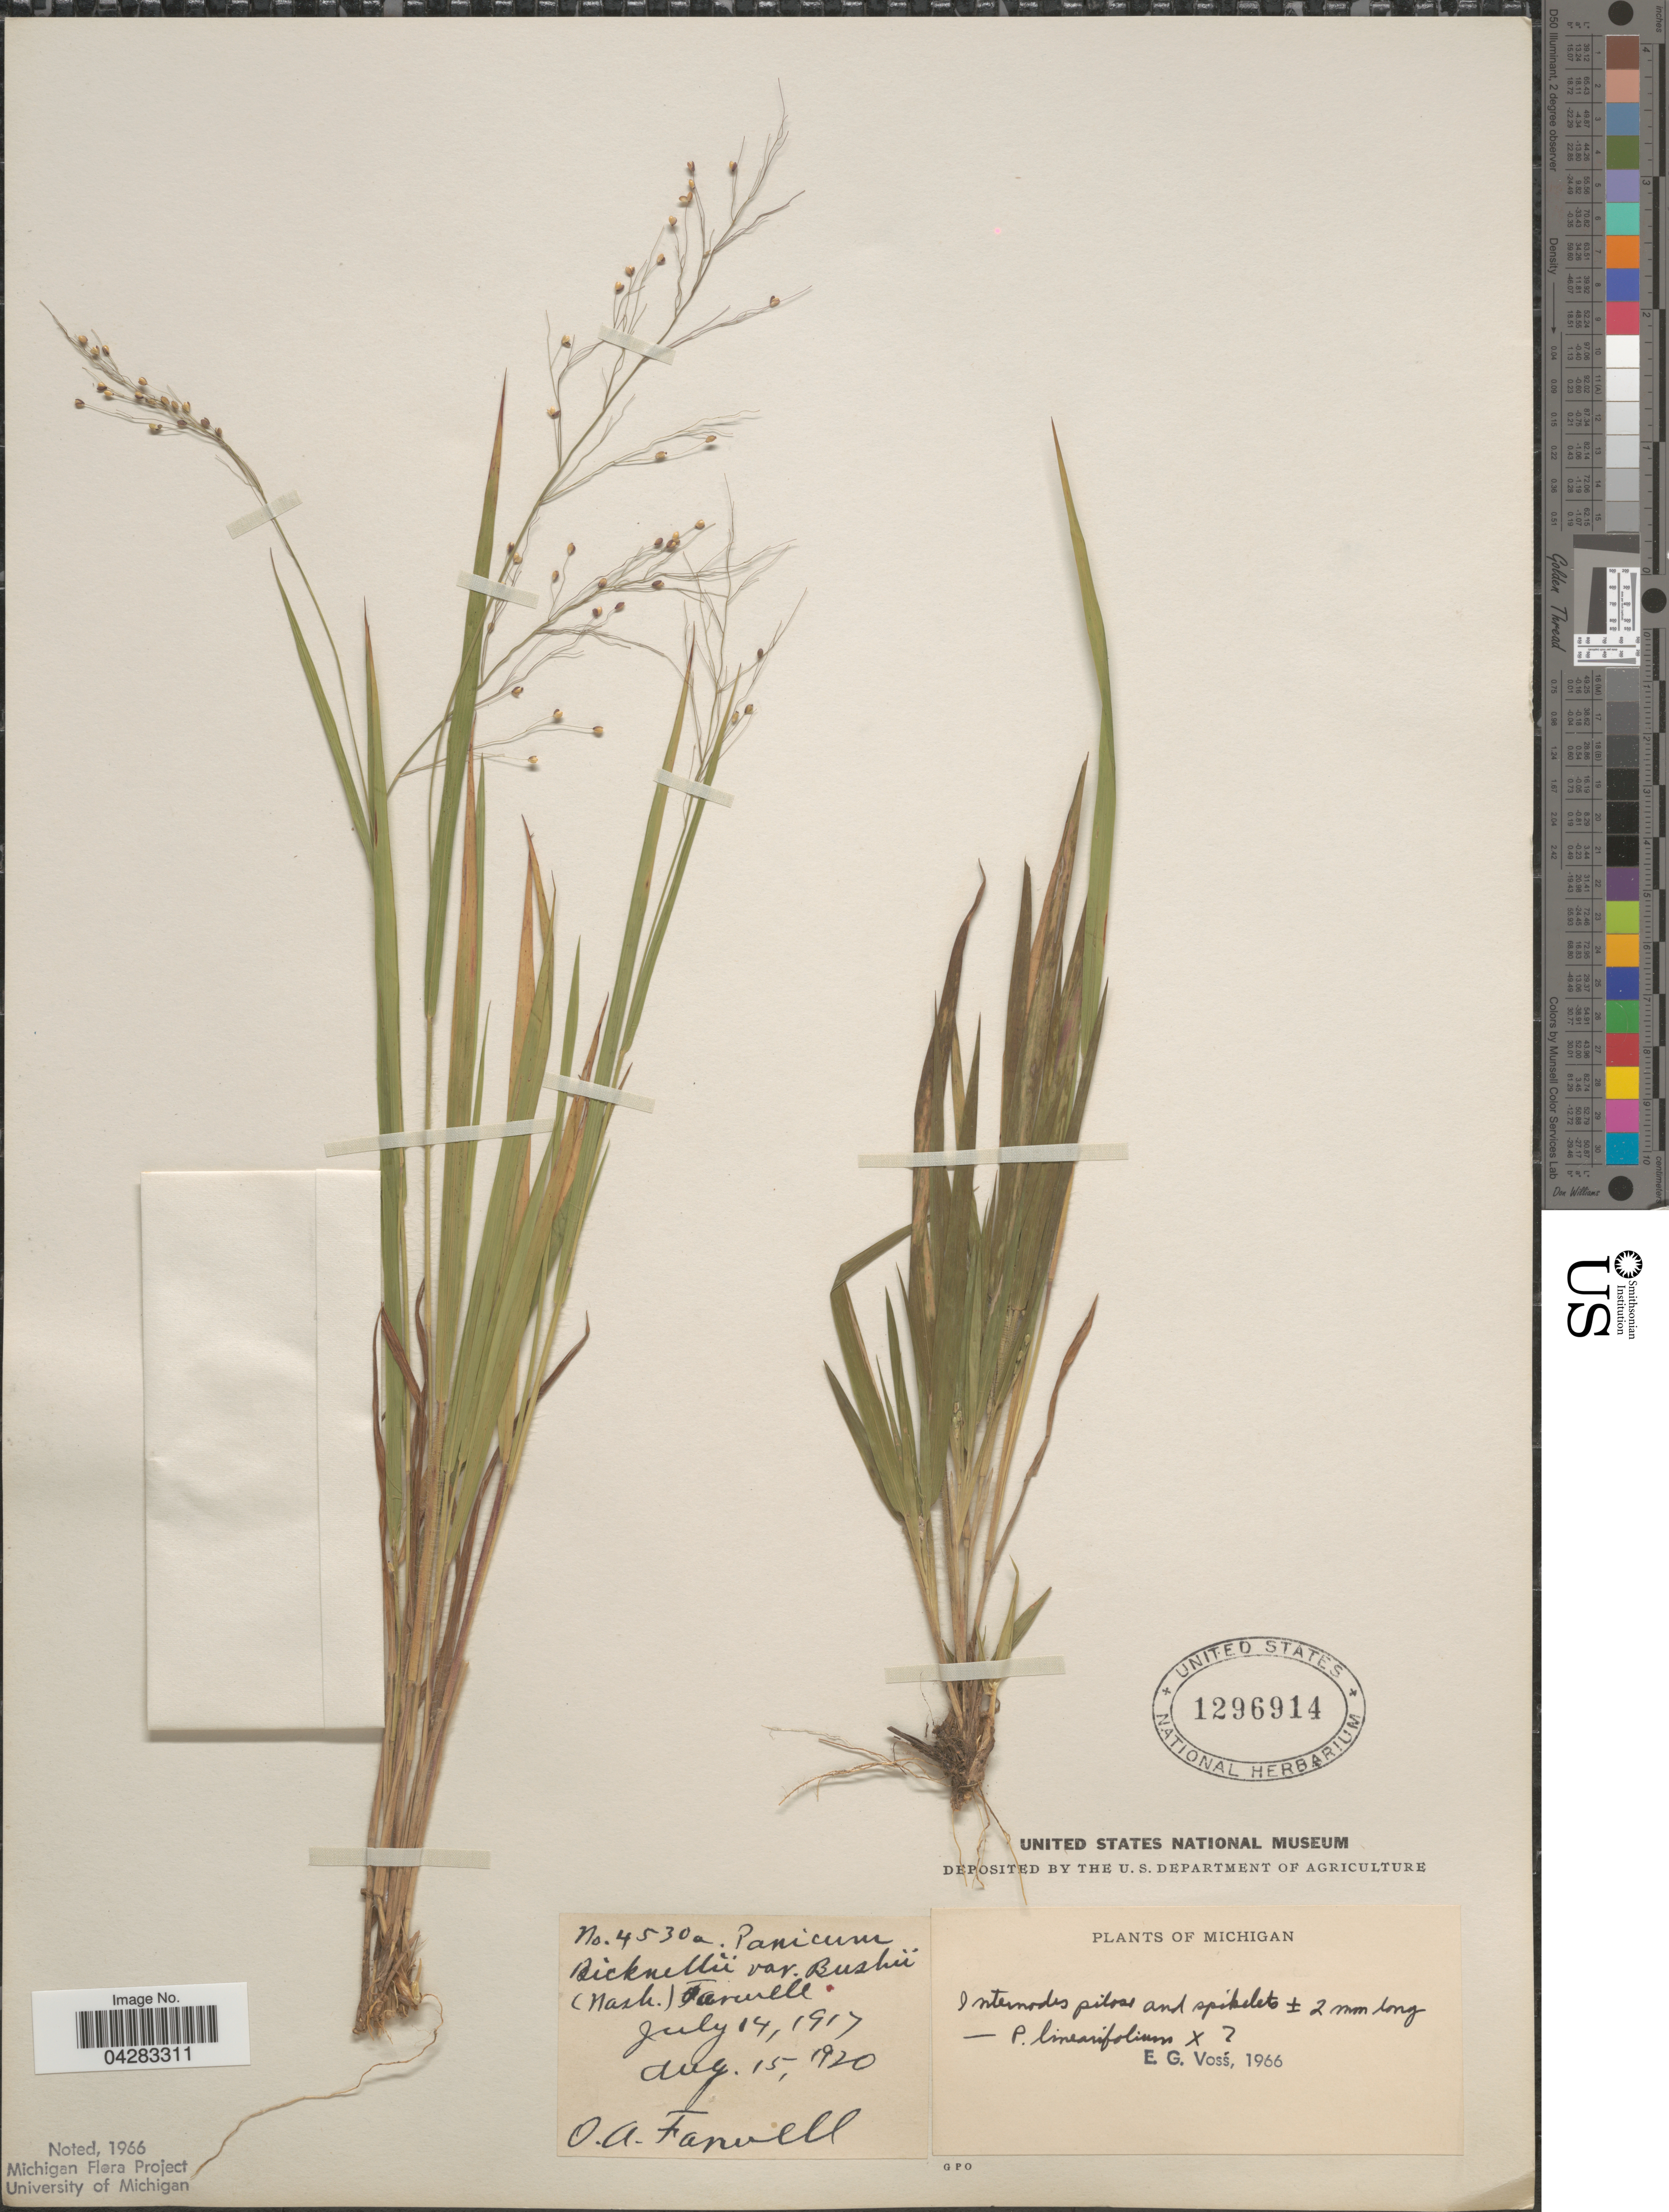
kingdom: Plantae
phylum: Tracheophyta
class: Liliopsida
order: Poales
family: Poaceae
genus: Dichanthelium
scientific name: Dichanthelium linearifolium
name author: (Scribn.) Gould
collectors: O. Farwell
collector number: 4530a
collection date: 1917-07-14/1920-08-15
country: United States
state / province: Michigan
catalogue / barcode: US 1296914